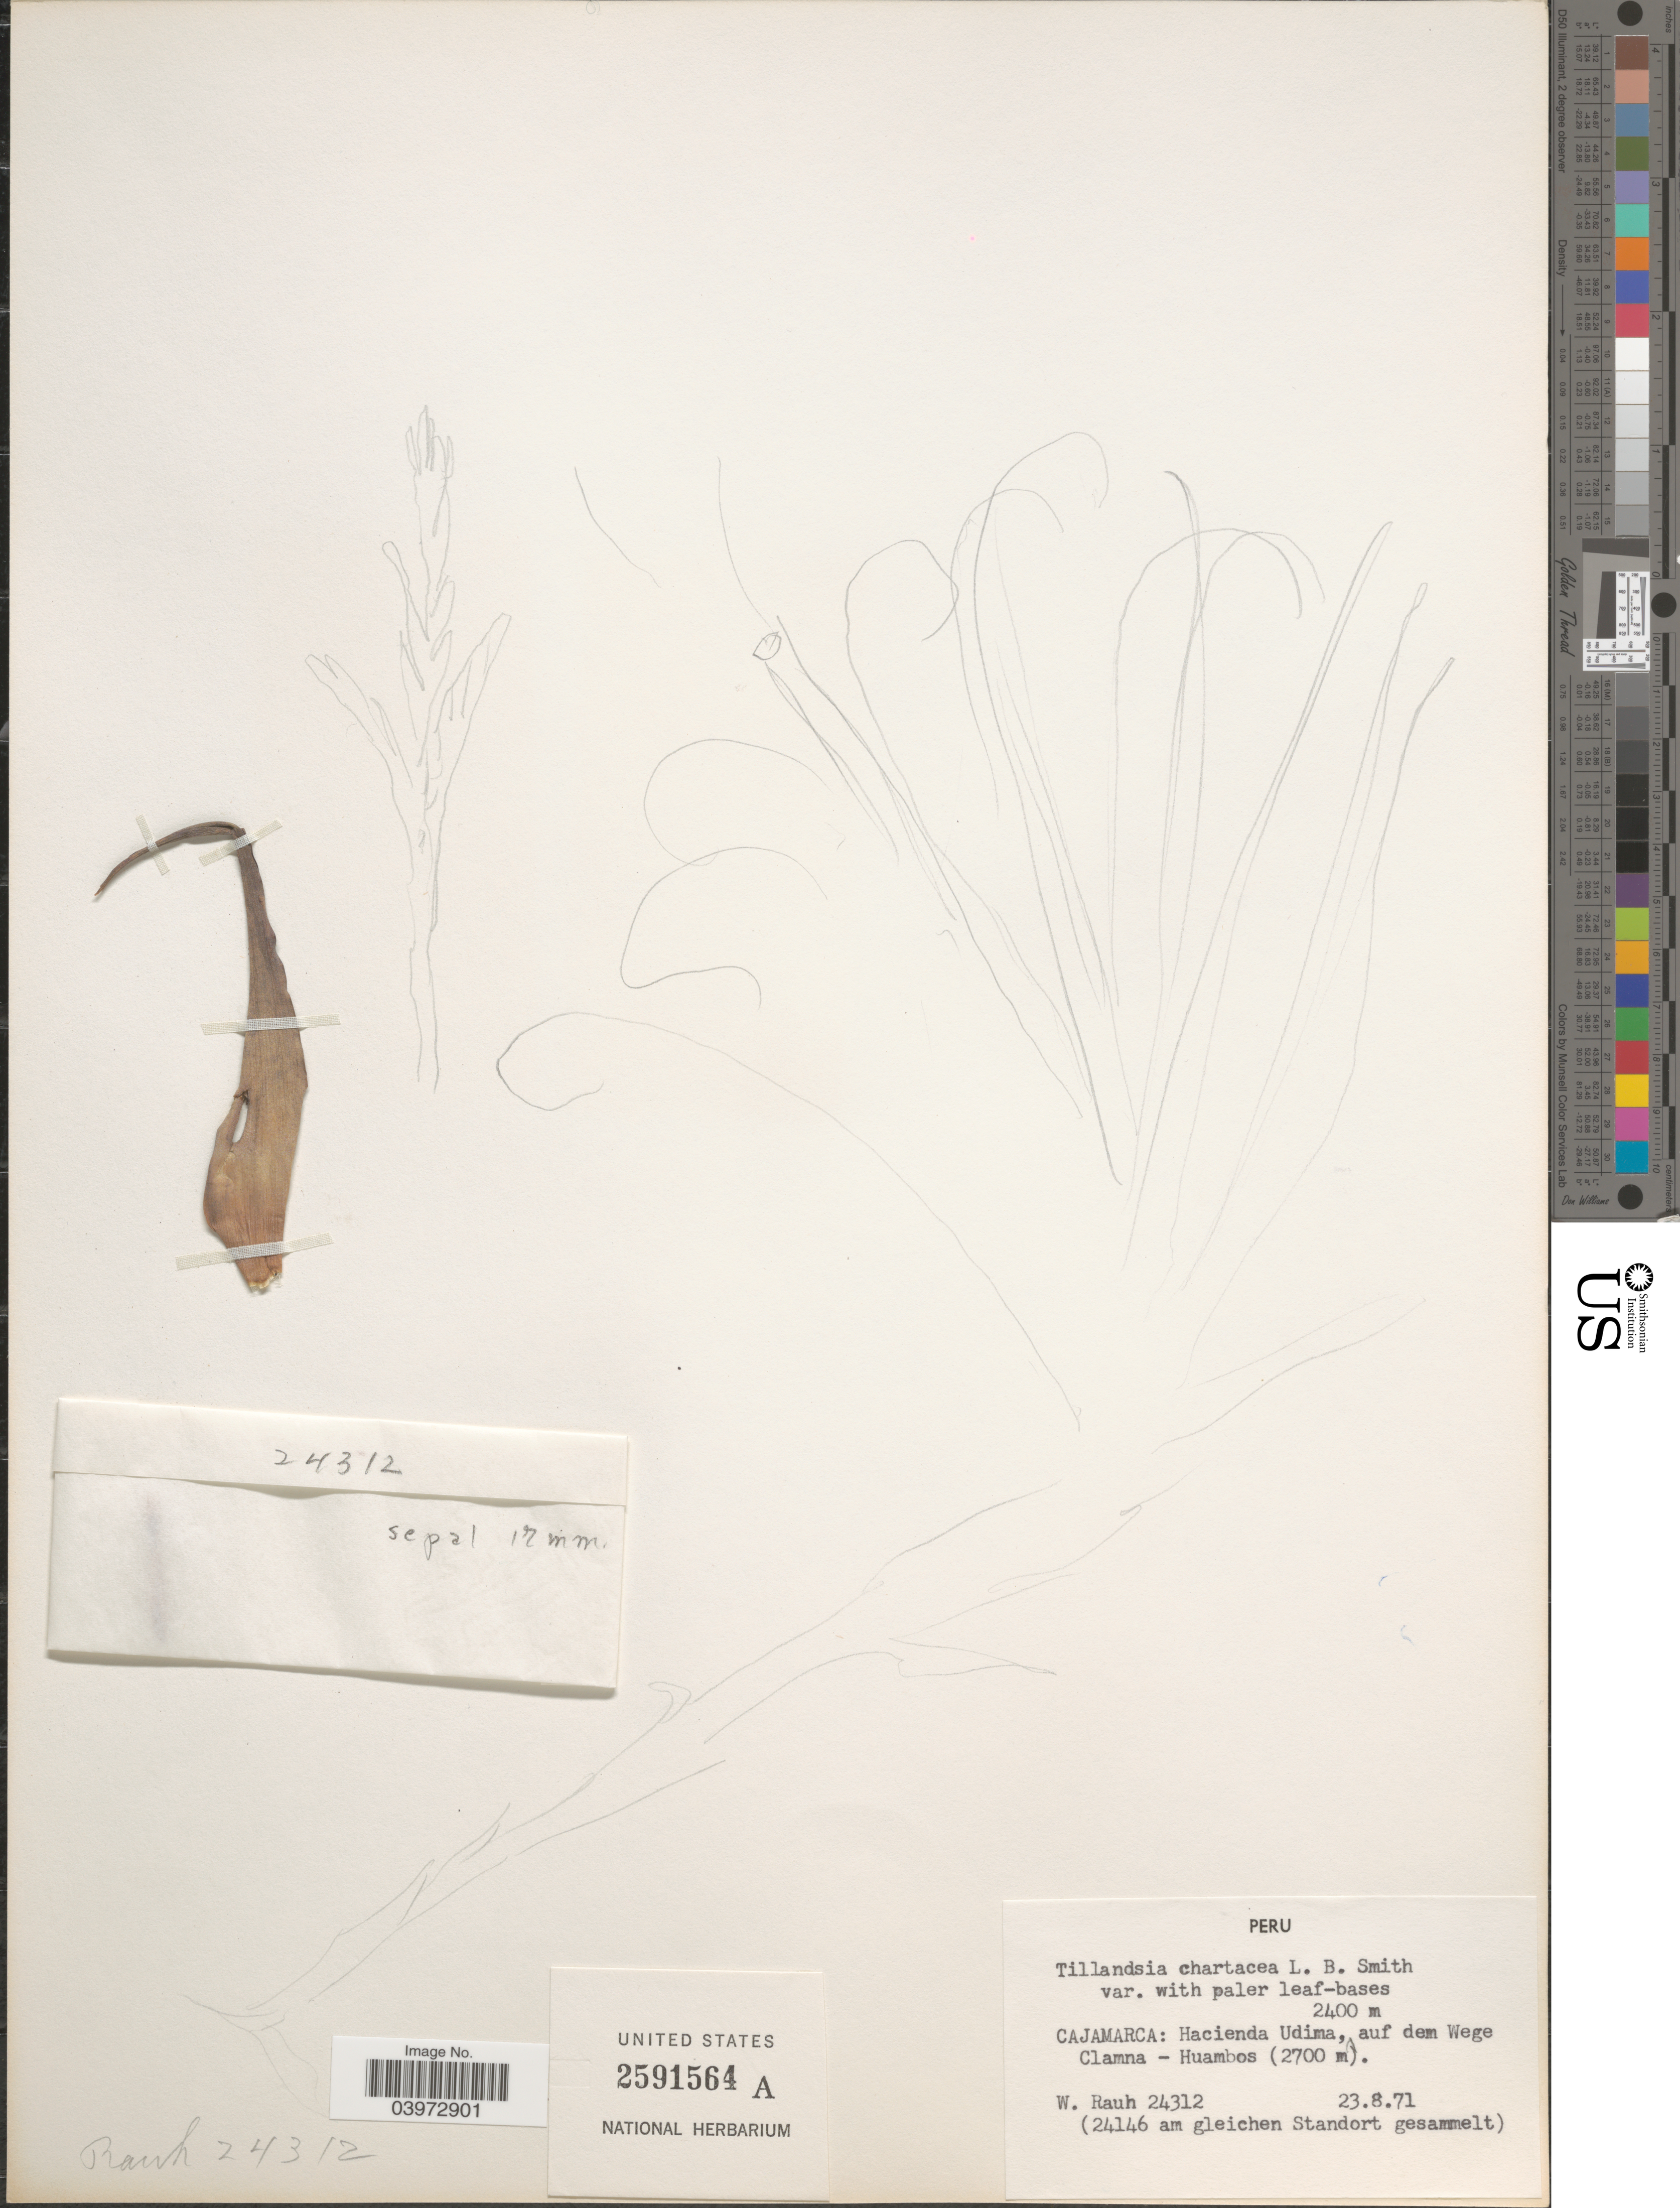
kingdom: Plantae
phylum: Tracheophyta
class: Liliopsida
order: Poales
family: Bromeliaceae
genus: Tillandsia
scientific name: Tillandsia chartacea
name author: L.B. Sm.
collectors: W. Rauh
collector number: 24312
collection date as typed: Transcribed d/m/y: 23/8/71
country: Peru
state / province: Cajamarca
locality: Hacienda Udima, auf dem Wege Clamna - Huambos.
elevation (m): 2700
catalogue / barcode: US 2591564A